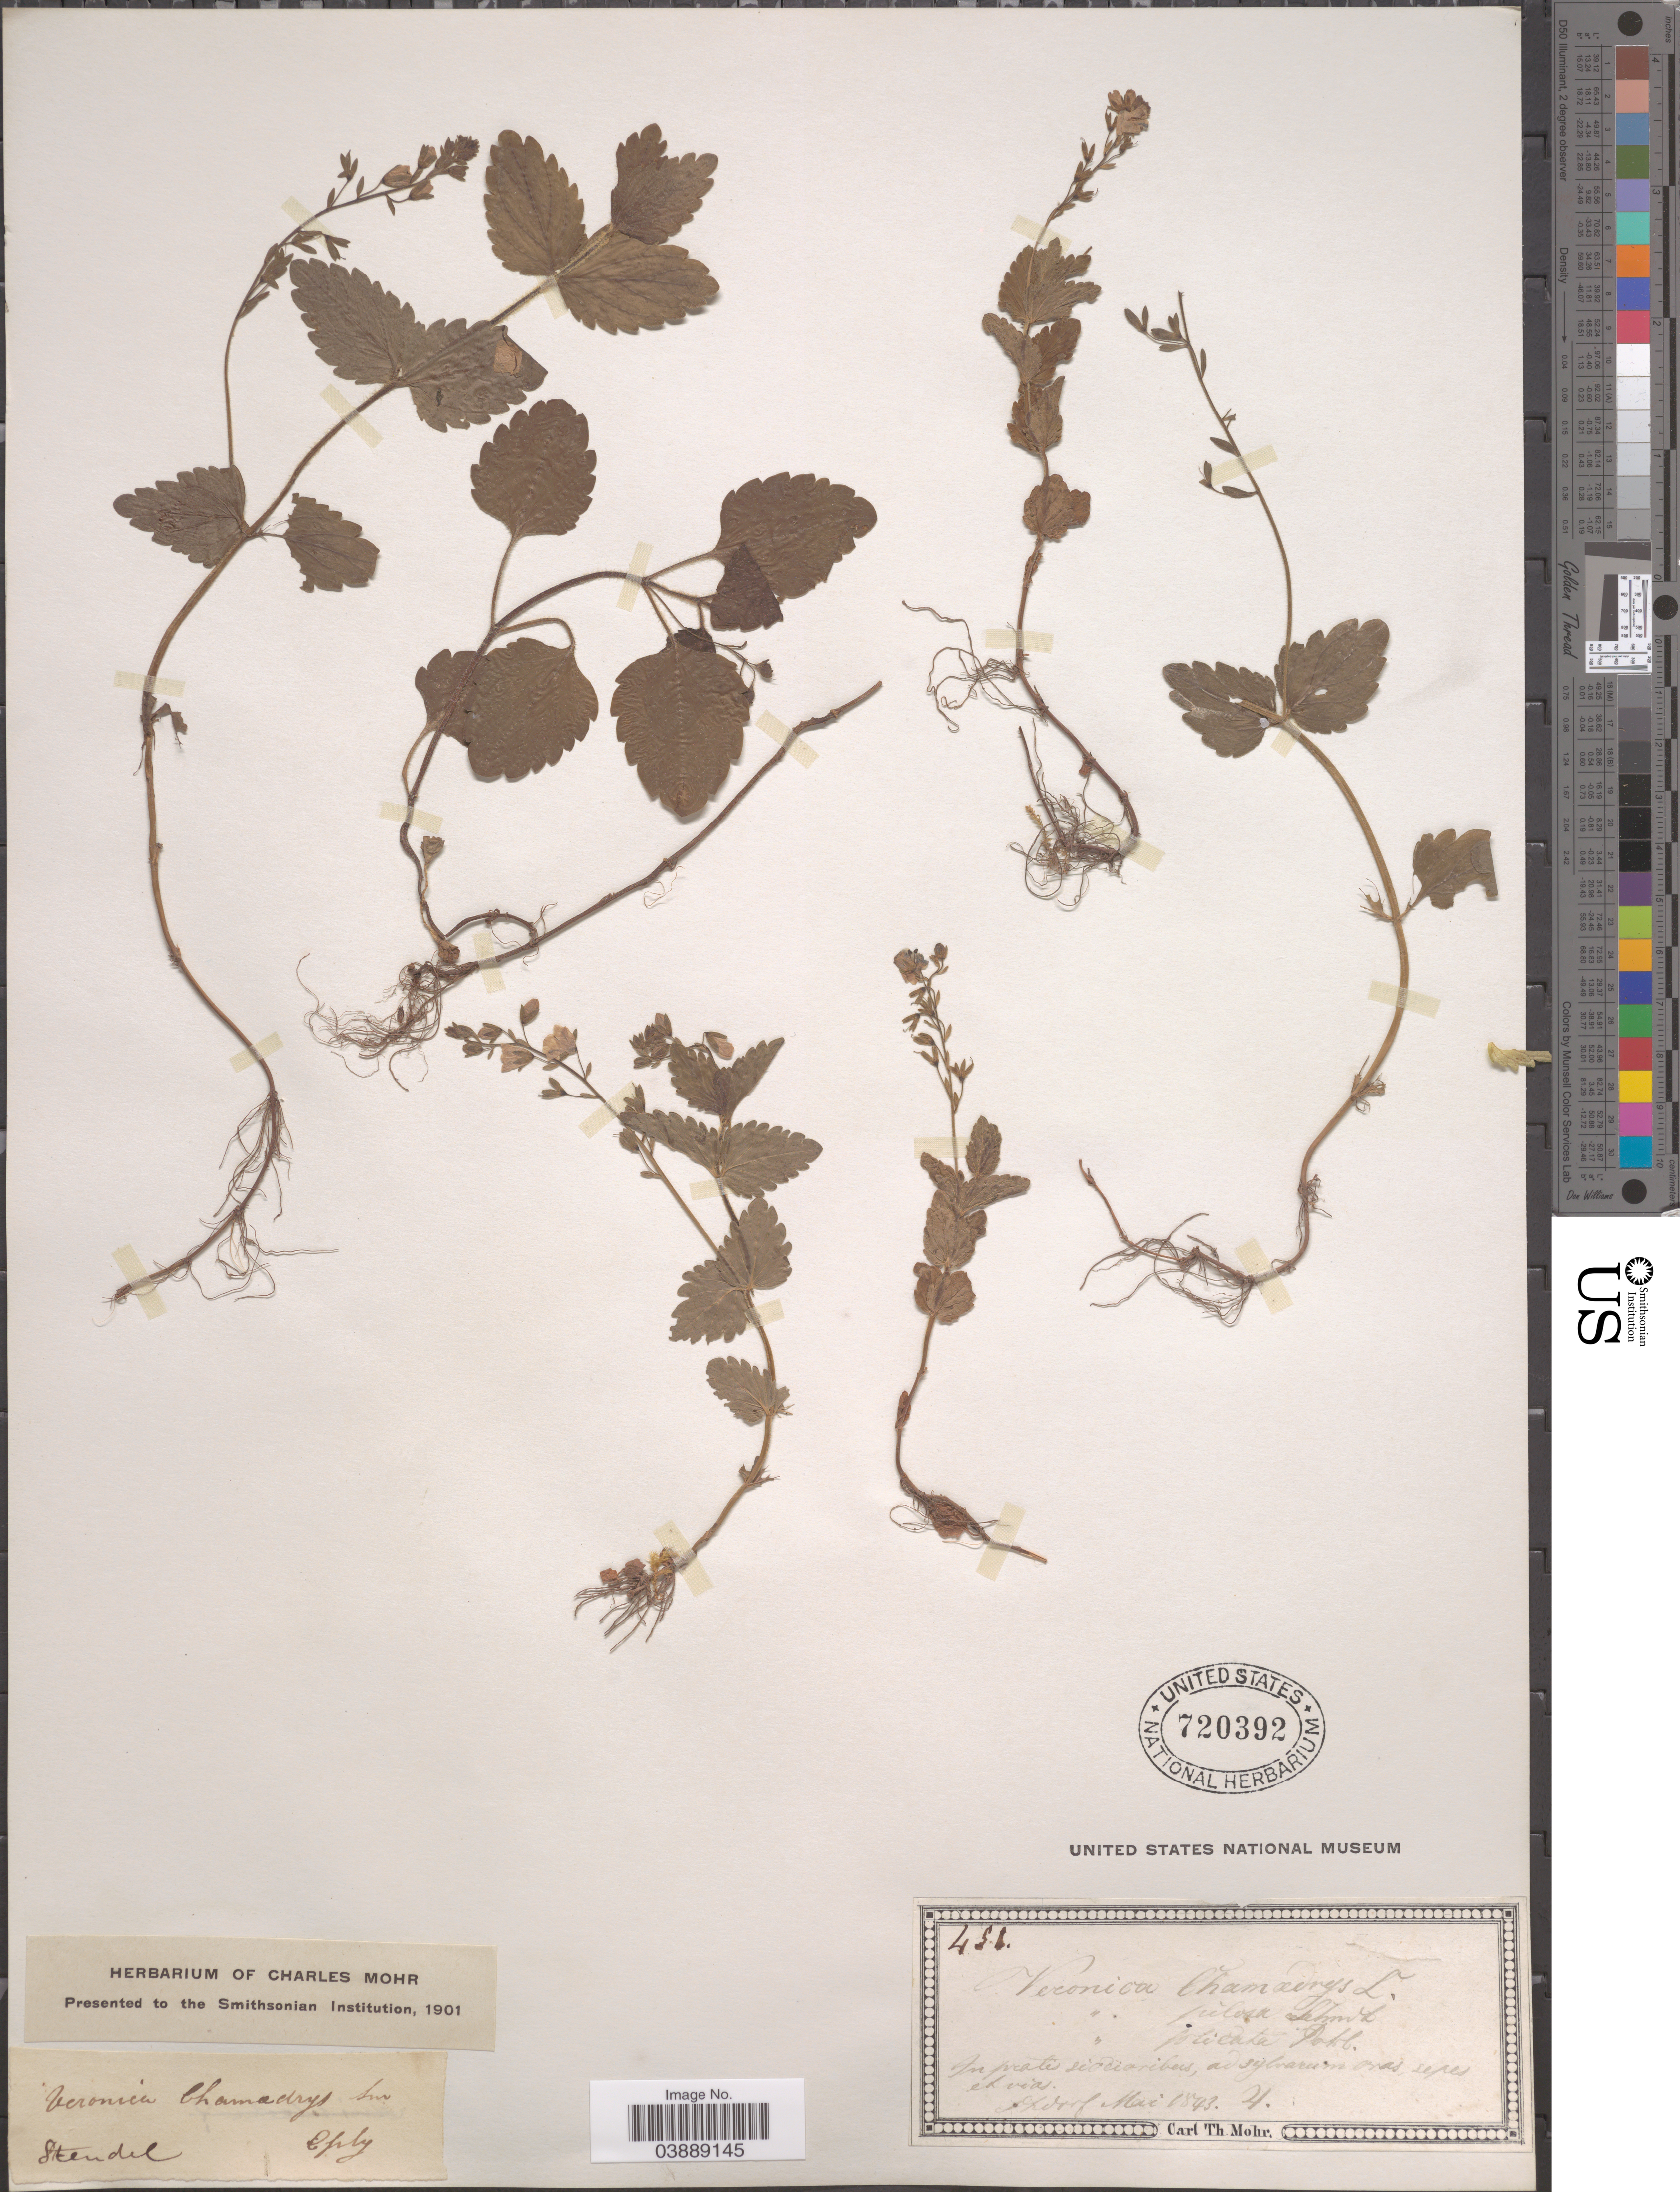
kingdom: Plantae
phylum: Tracheophyta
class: Magnoliopsida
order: Lamiales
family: Plantaginaceae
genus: Veronica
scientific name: Veronica chamaedrys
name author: L.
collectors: Steudel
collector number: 451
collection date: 1843-05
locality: In pratis sicciaribus, ad sylvarum oras, sepes et vias. [interpreted]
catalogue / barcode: US 720392